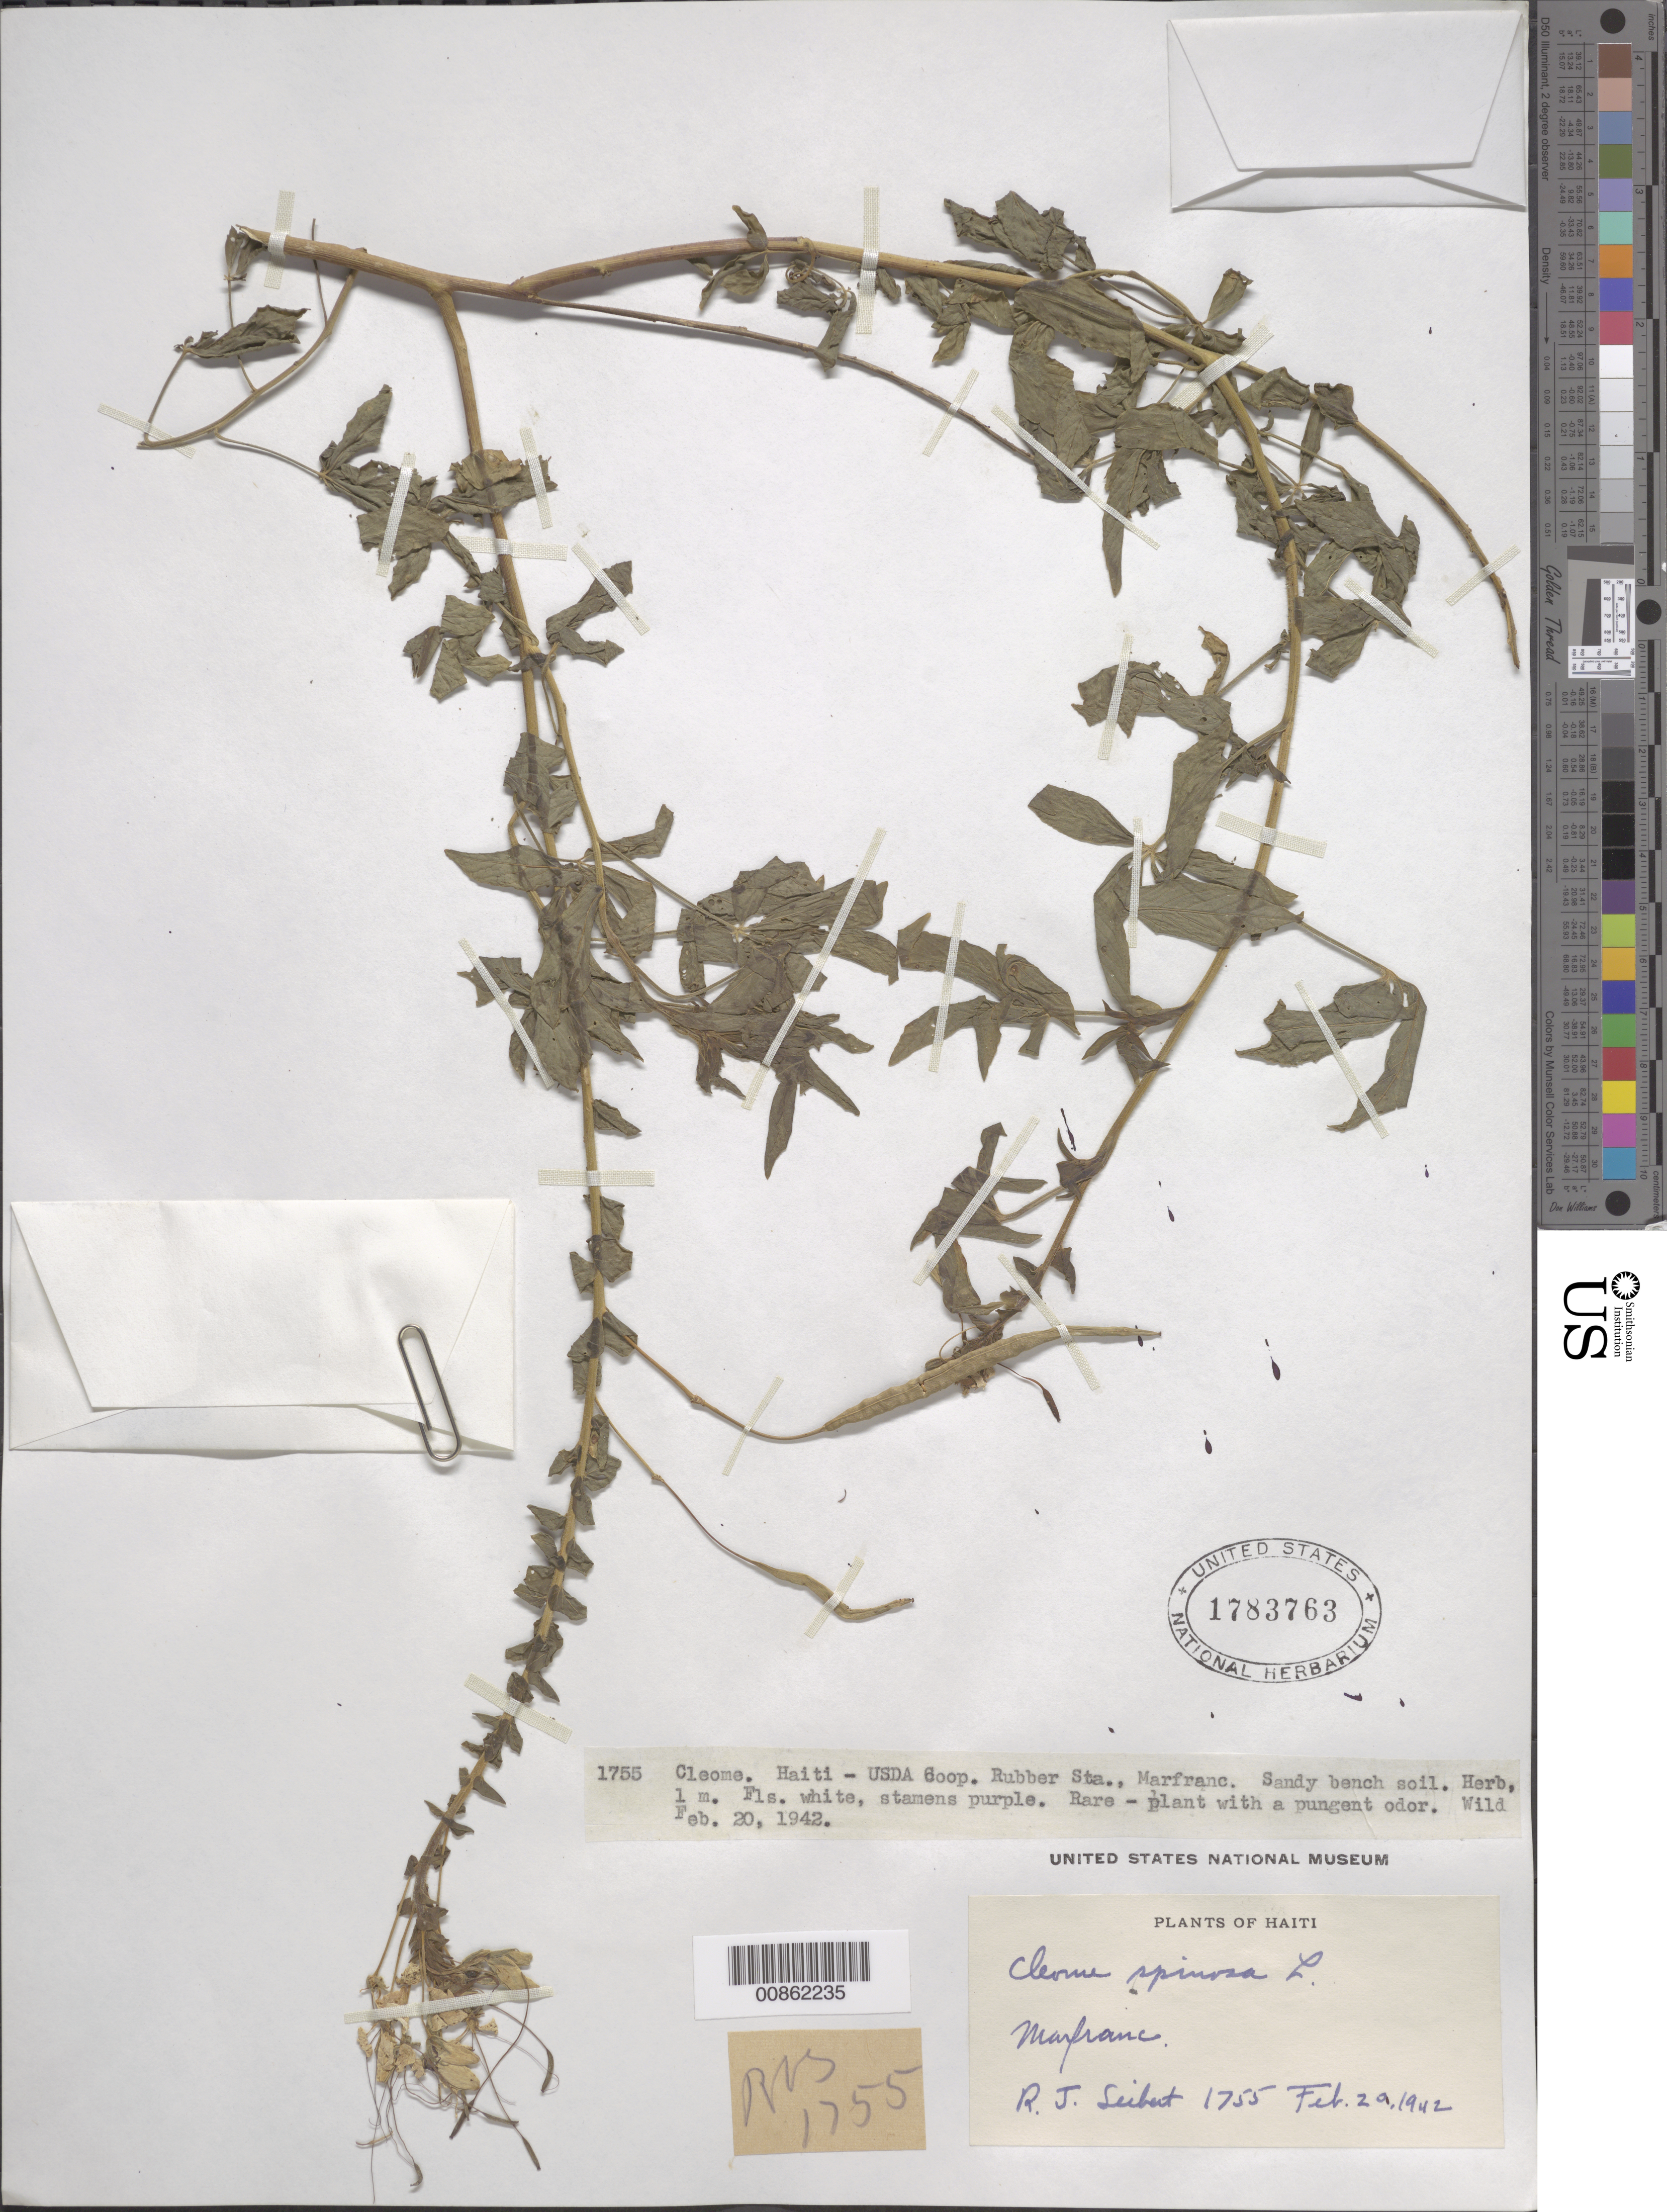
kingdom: Plantae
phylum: Tracheophyta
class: Magnoliopsida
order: Brassicales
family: Cleomaceae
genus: Tarenaya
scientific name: Tarenaya spinosa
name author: (Jacq.) Raf.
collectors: R. J. Seibert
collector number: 1755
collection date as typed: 20 Feb 1942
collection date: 1942-02-20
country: Haiti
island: Hispaniola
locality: USDA Coop. Rubber Sta., Marfranc.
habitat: Sandy bench soil.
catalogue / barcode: US 1783763